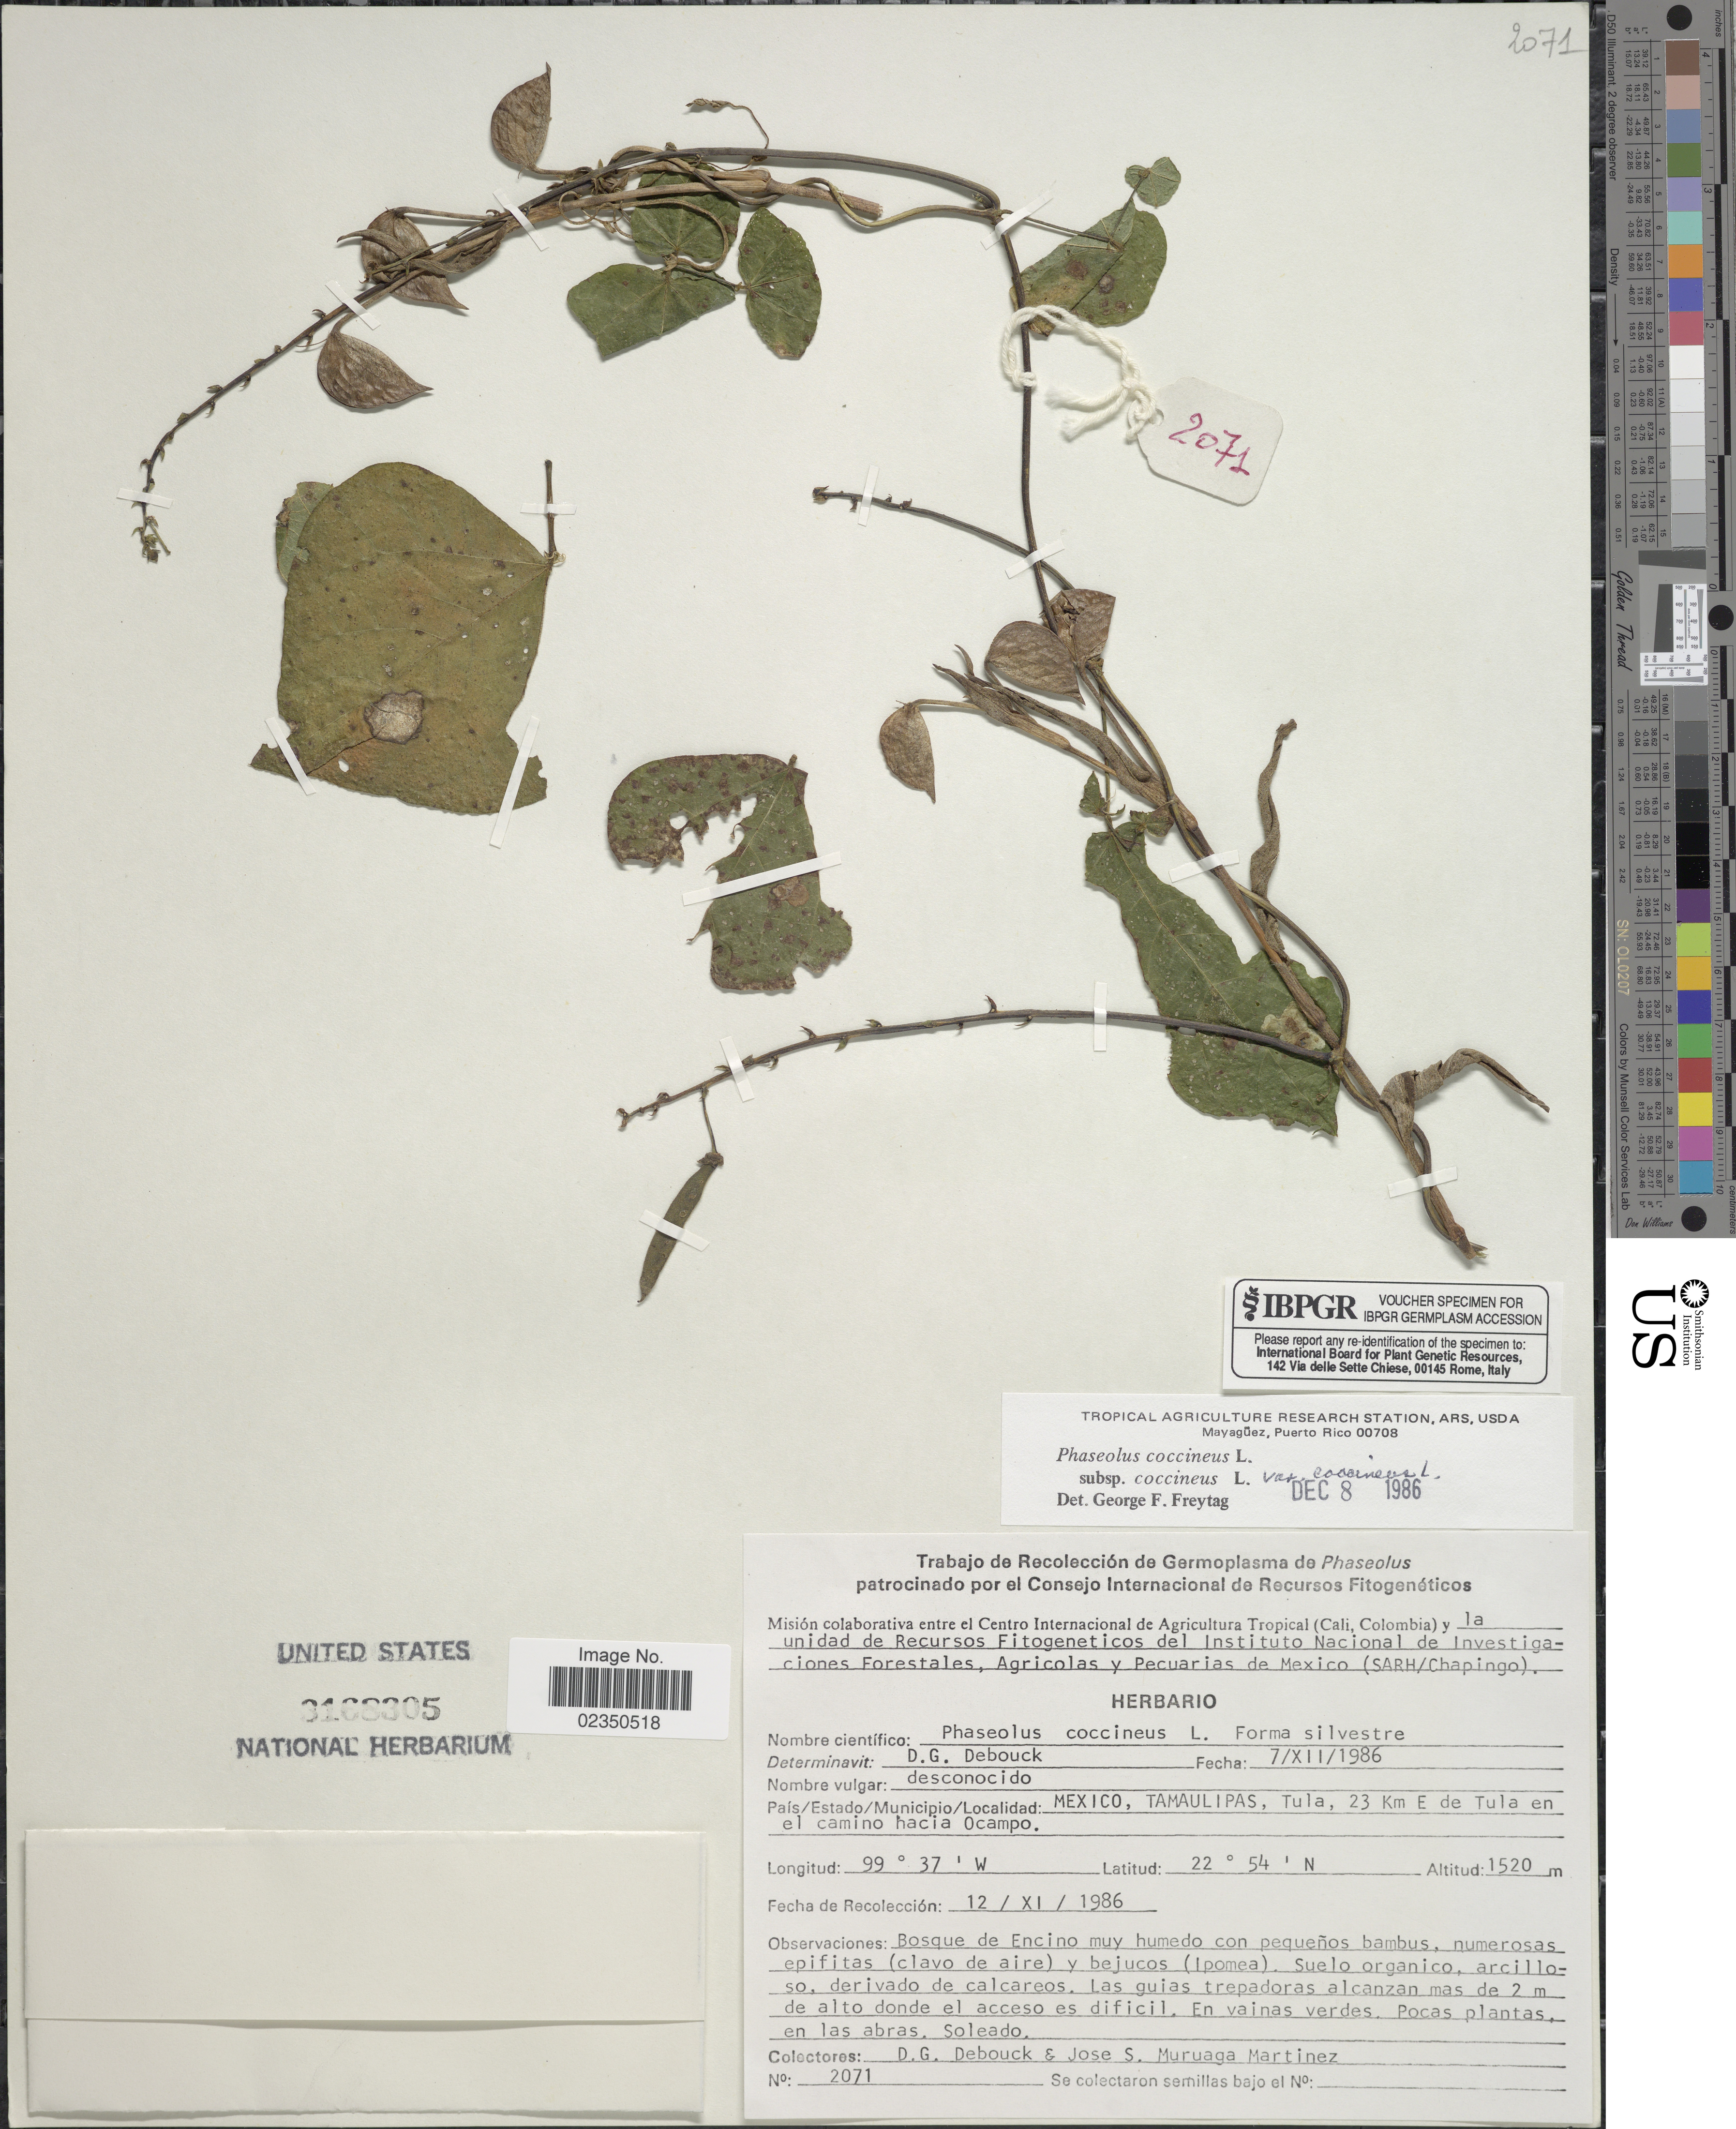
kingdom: Plantae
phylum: Tracheophyta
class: Magnoliopsida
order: Fabales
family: Fabaceae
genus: Phaseolus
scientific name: Phaseolus coccineus subsp. coccineus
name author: L.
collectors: D. Debouck & J. Muruaga Martinez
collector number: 2071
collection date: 1986-11-12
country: Mexico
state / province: Tamaulipas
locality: Tuka, 23 Km E de Tula en el camino hacia Ocampo.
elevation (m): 1520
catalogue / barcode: US 3168305